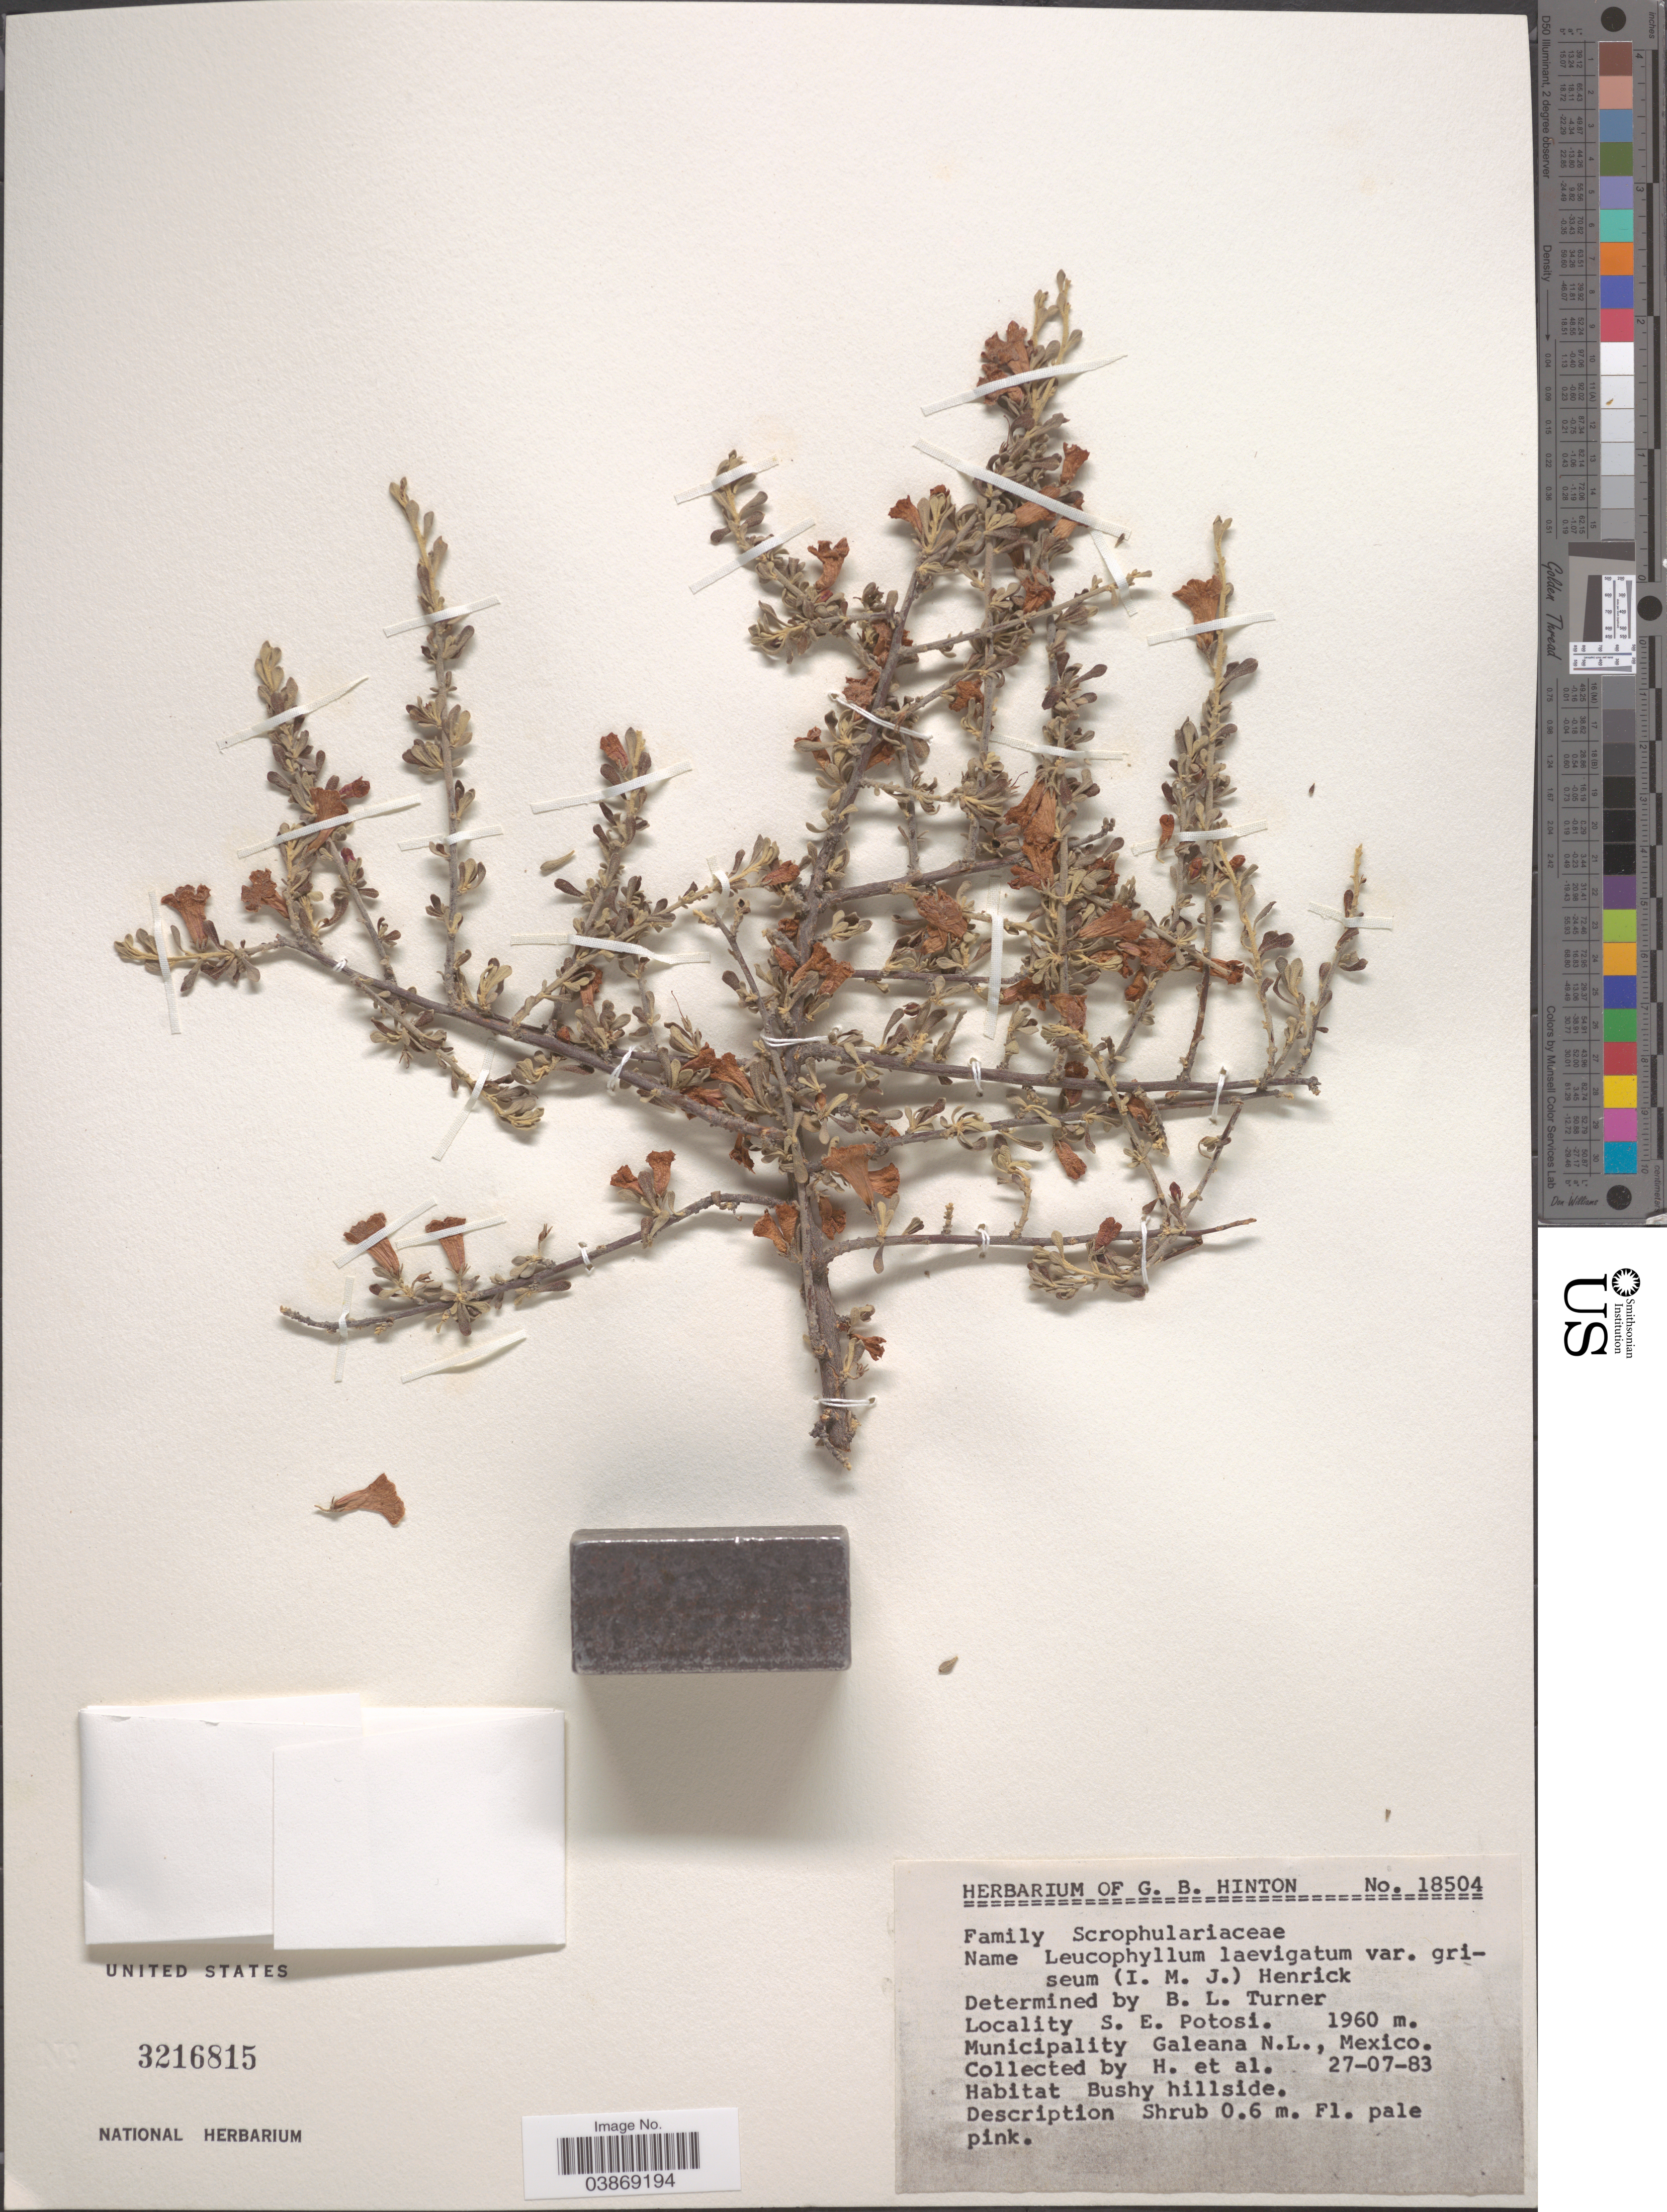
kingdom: Plantae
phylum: Tracheophyta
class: Magnoliopsida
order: Lamiales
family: Scrophulariaceae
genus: Leucophyllum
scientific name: Leucophyllum laevigatum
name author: Standl.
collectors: G. B. Hinton & et al.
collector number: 18504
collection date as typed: Transcribed d/m/y: 27/7/83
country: Mexico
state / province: San Luis Potosí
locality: S. E. Potosi. Municipality Galeana N.L.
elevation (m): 1960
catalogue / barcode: US 3216815